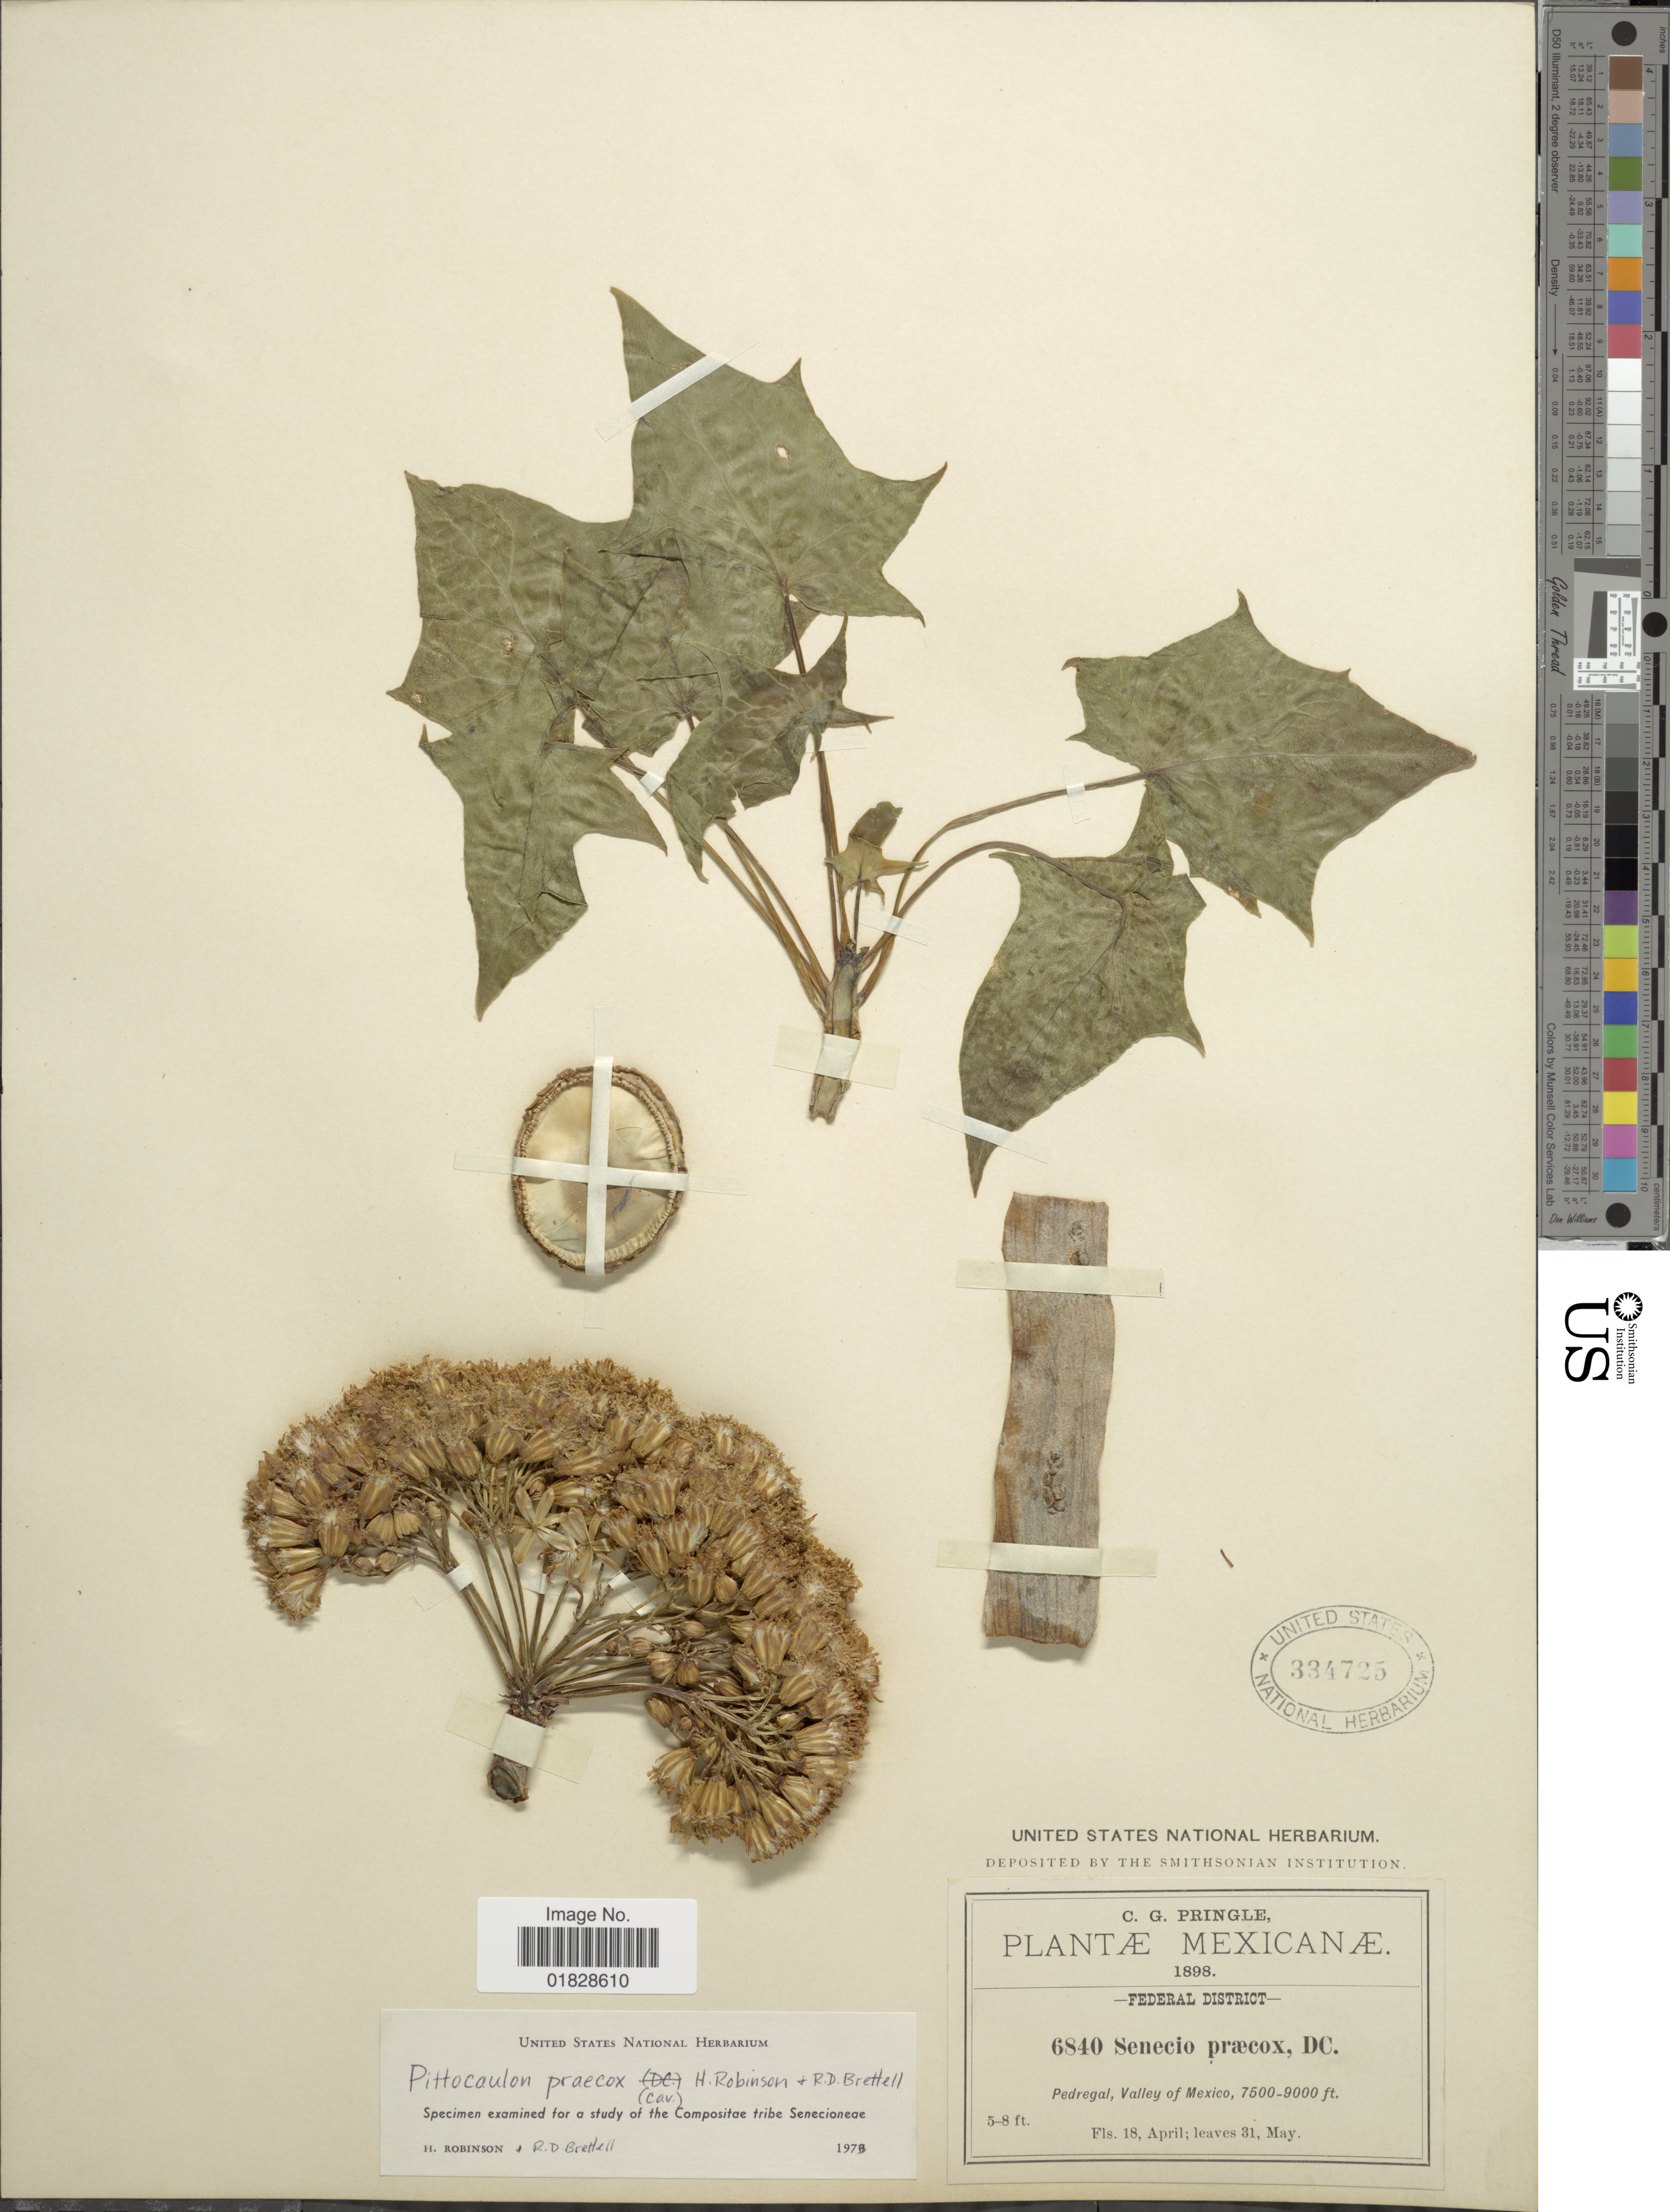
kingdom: Plantae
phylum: Tracheophyta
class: Magnoliopsida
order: Asterales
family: Asteraceae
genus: Pittocaulon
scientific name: Pittocaulon praecox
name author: (Cav.) H. Rob. & Brettell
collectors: C. G. Pringle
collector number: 6840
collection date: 1898-04-18/1898-05-31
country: Mexico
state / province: Distrito Federal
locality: Federal District. Pedregal, Valley of Mexico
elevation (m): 2286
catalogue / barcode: US 334725